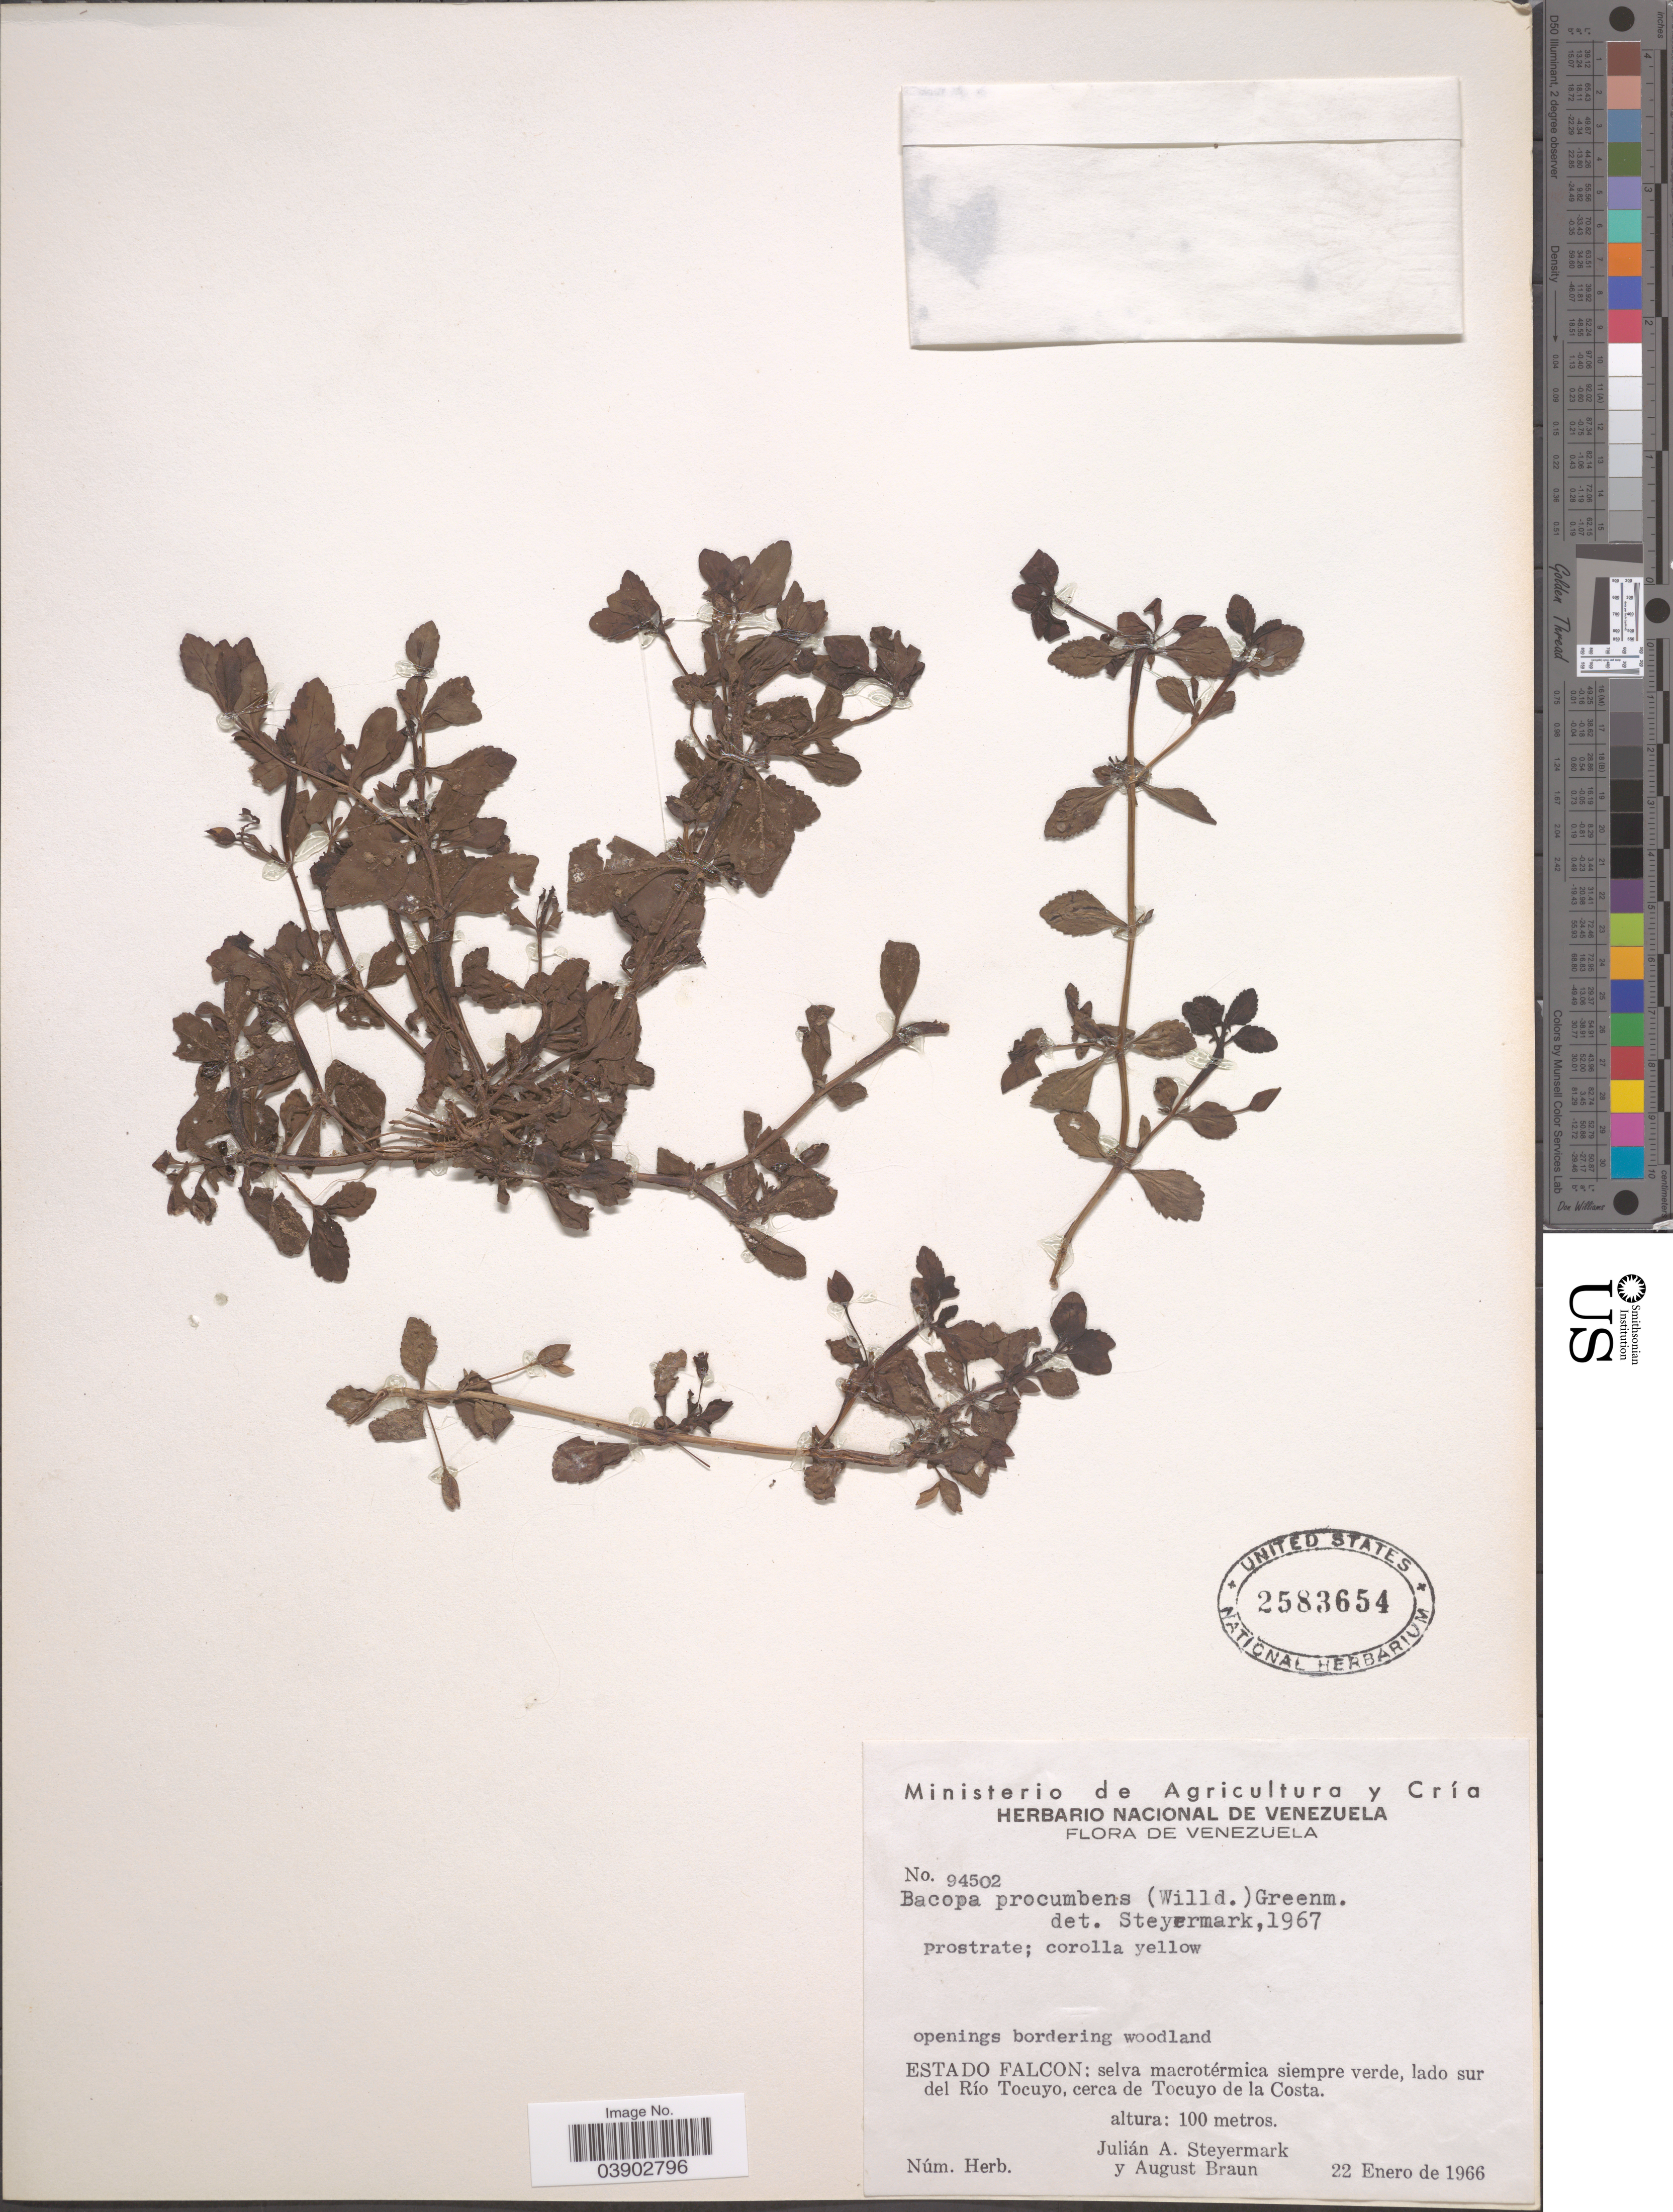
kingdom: Plantae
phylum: Tracheophyta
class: Magnoliopsida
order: Lamiales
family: Plantaginaceae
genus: Mecardonia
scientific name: Mecardonia procumbens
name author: (Mill.) Small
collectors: J. Steyermark & A. Braun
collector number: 94502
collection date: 1966-01-22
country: Venezuela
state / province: Falcon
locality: Selva macrotérmica siempre verde, lado sur del Río Tocuyo, cerca de Tocuyo de la Costa.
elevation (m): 100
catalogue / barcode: US 2583654